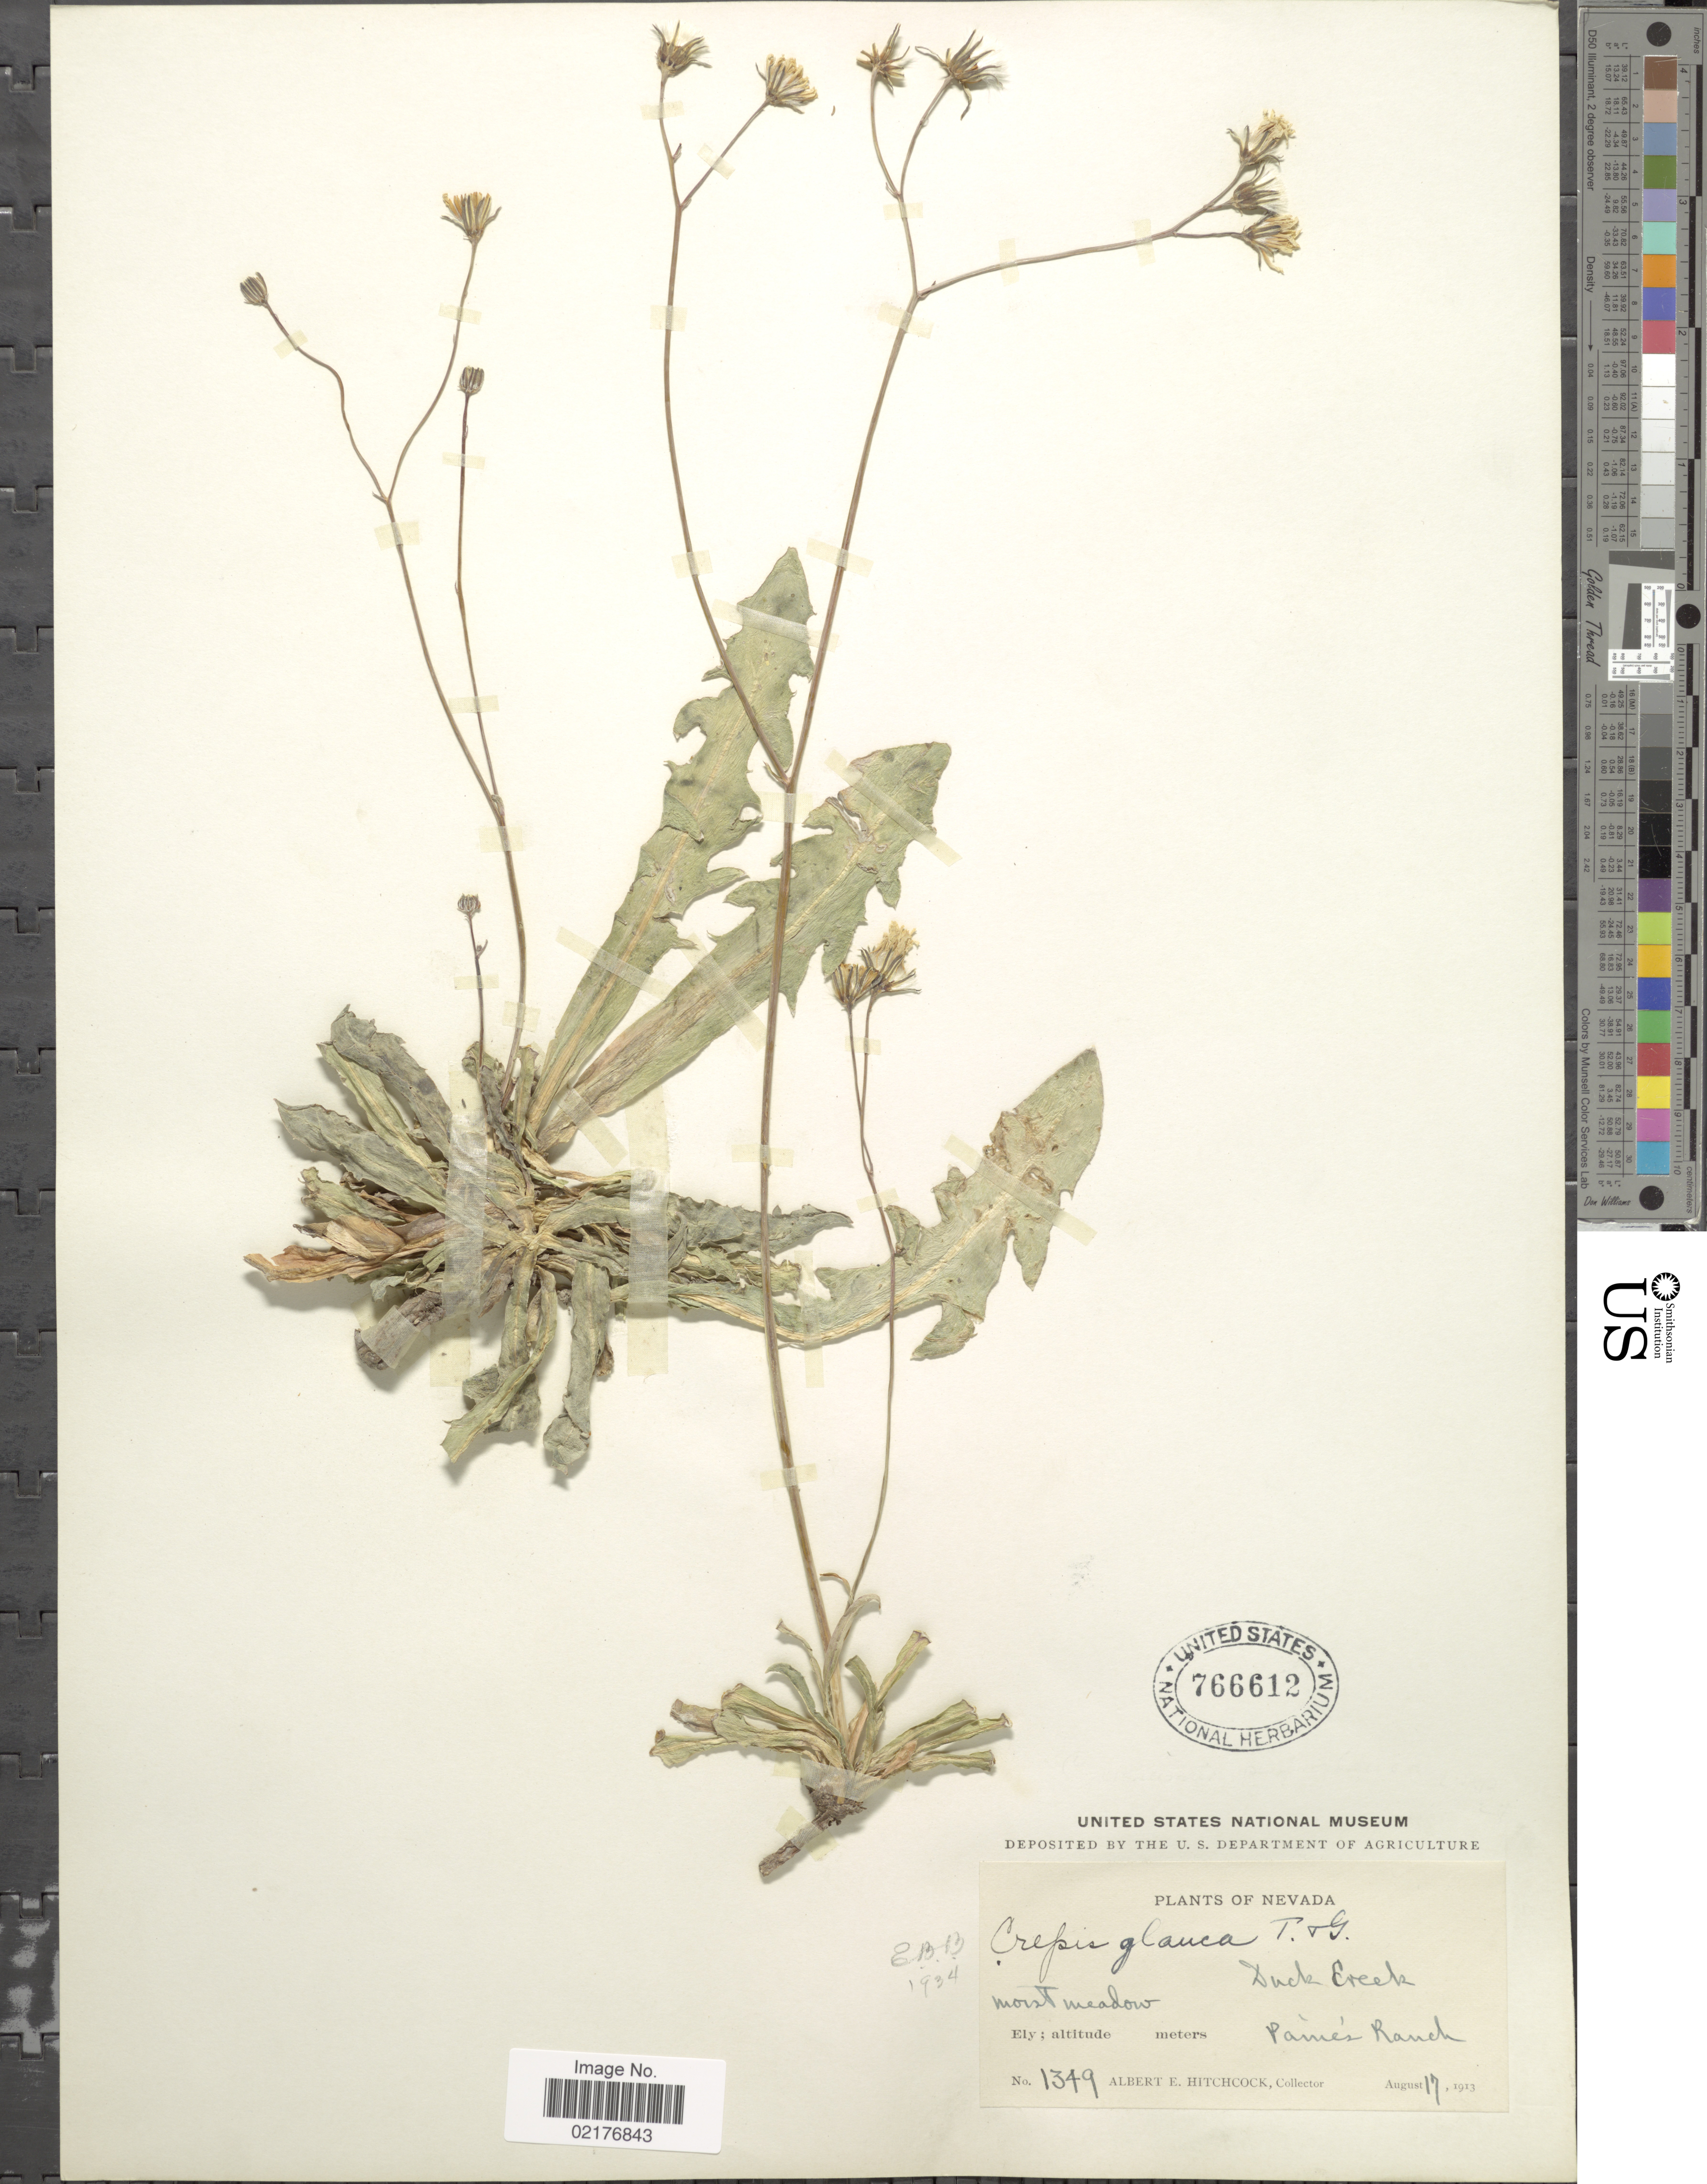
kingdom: Plantae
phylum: Tracheophyta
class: Magnoliopsida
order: Asterales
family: Asteraceae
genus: Askellia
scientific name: Askellia flexuosa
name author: (Ledeb.) W.A. Weber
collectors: A. Hitchcock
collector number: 1349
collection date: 1913-08-17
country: United States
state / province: Nevada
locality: Duck Creek, Pamez Ranch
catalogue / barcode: US 766612